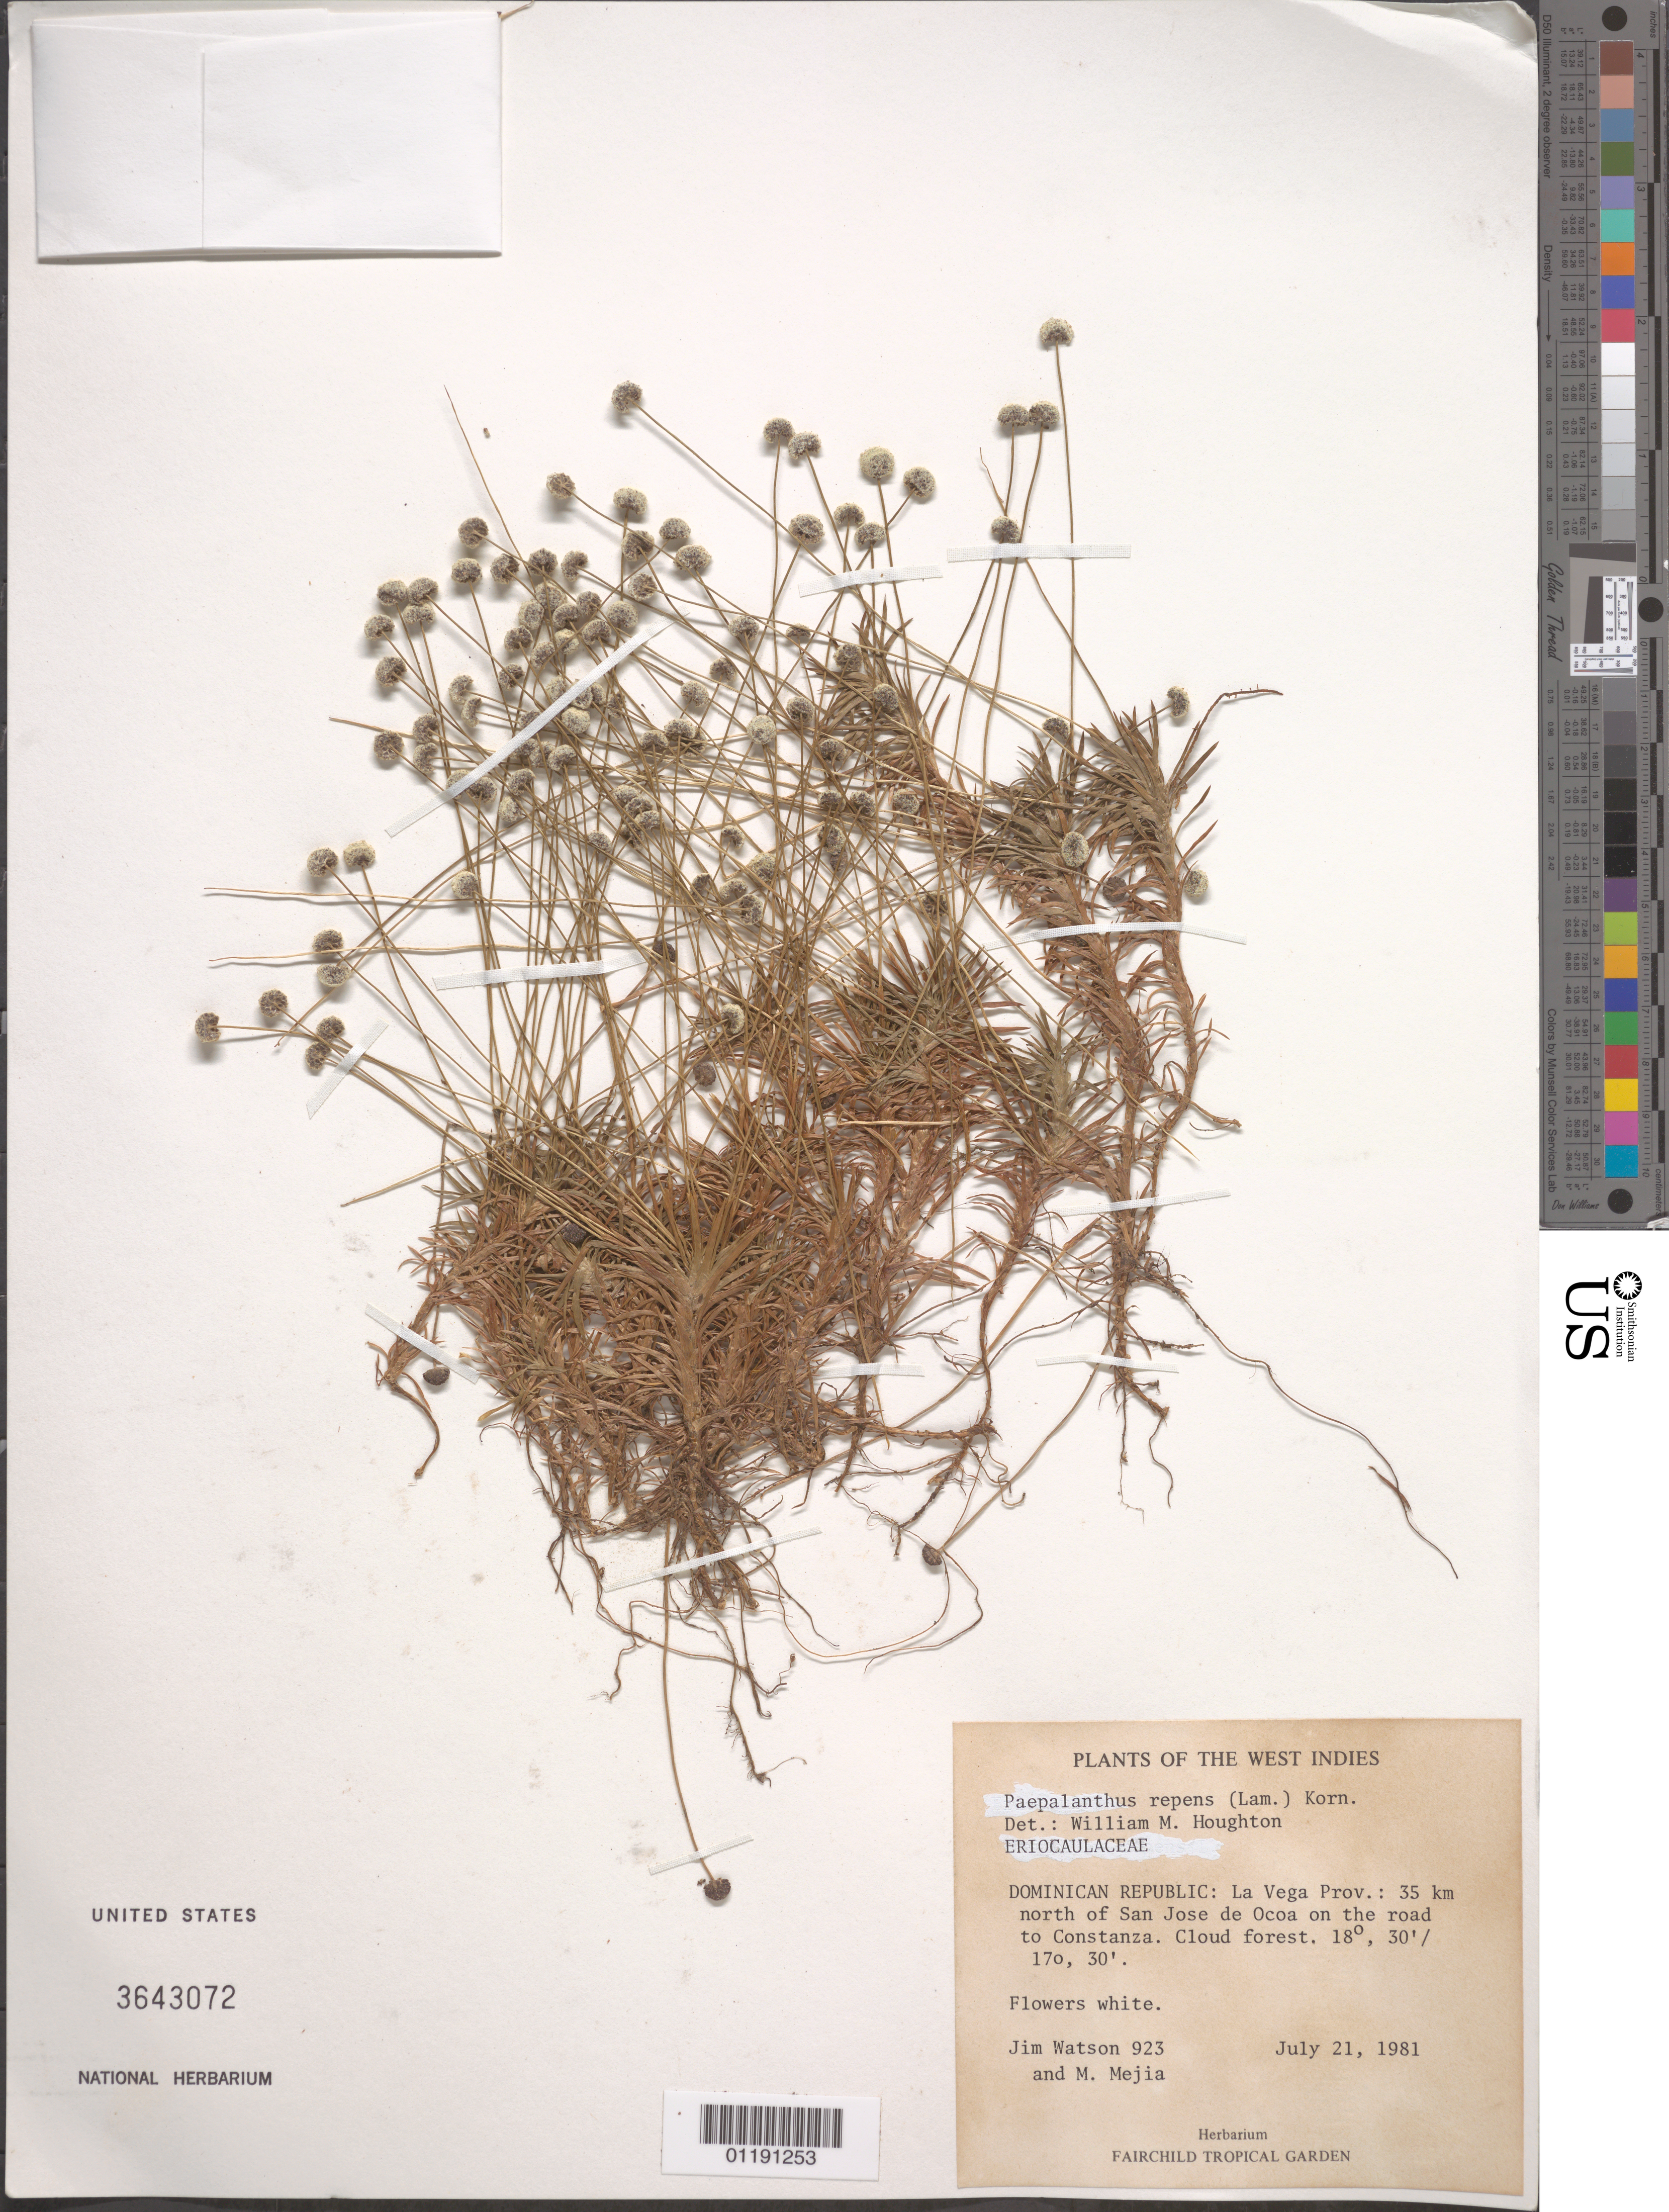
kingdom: Plantae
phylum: Tracheophyta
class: Liliopsida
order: Poales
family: Eriocaulaceae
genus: Paepalanthus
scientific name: Paepalanthus repens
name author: (Lam.) Körn.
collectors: J. Watson & M. Mejia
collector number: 923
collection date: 1981-07-21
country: Dominican Republic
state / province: La Vega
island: Hispaniola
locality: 35 km N of San José de Ocoa on the road to Constanza.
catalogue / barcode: US 3643072